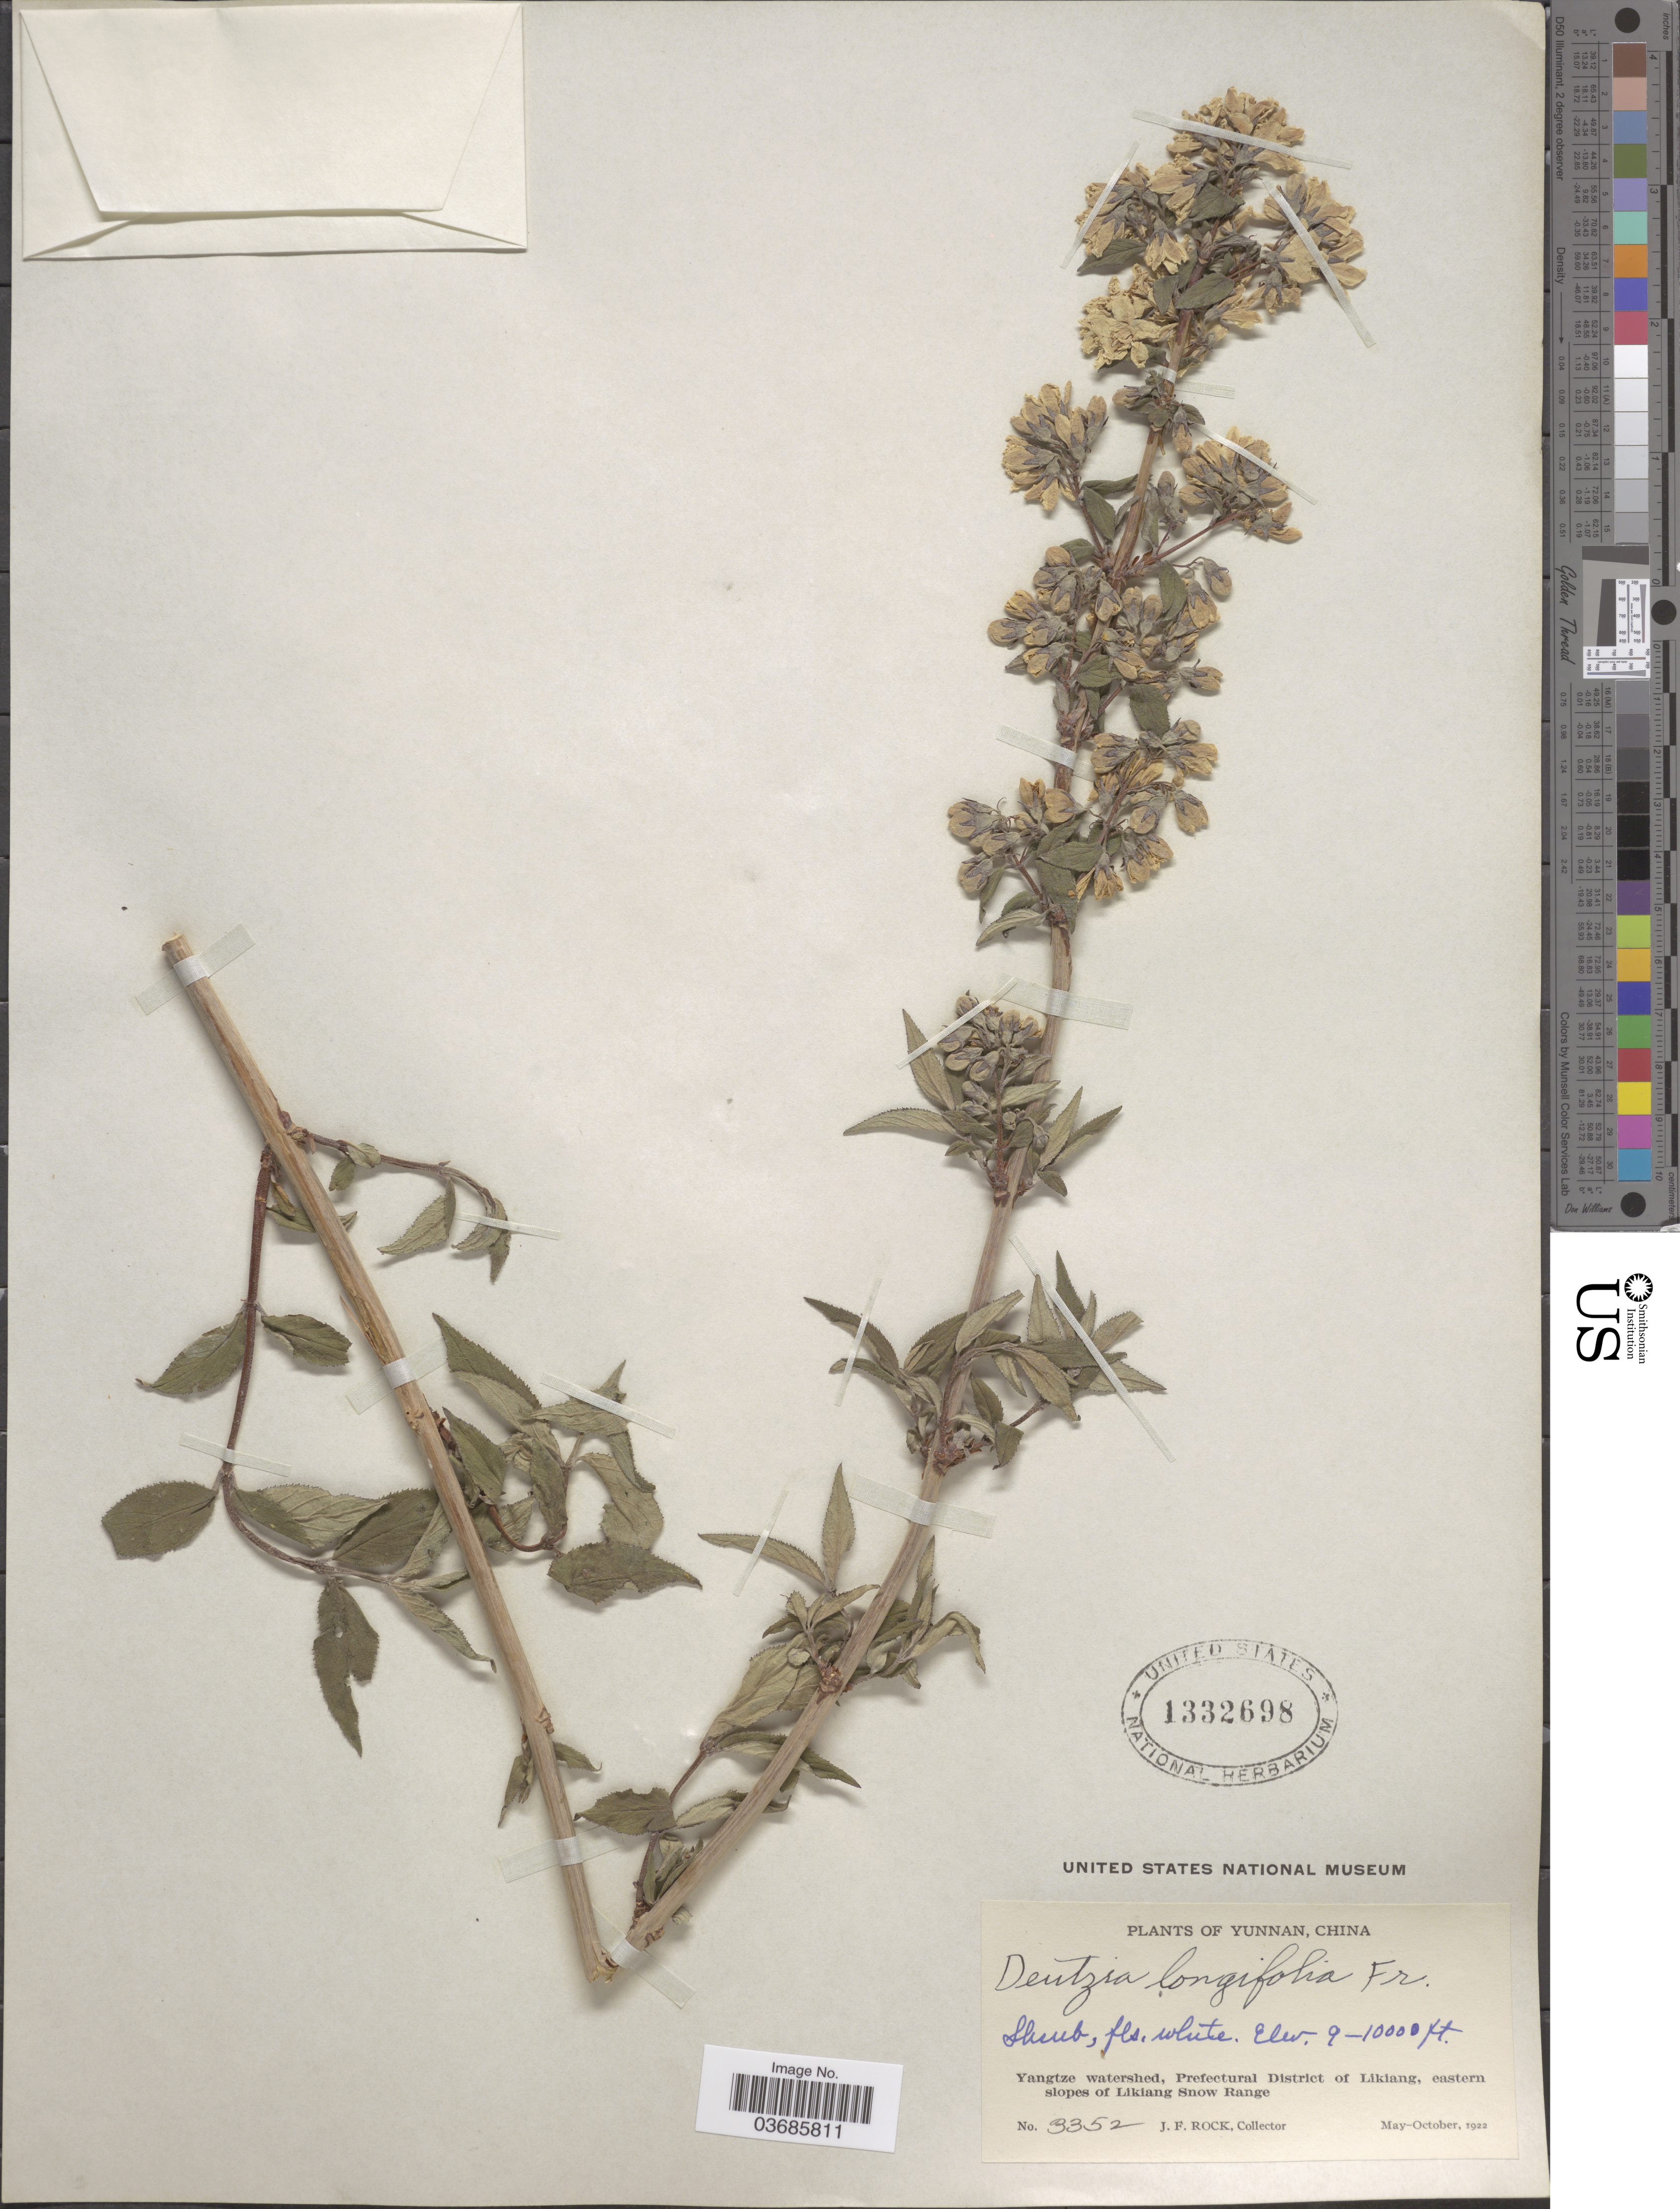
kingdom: Plantae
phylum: Tracheophyta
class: Magnoliopsida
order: Cornales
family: Hydrangeaceae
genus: Deutzia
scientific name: Deutzia glomeruliflora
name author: Franch.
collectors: J. Rock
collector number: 3352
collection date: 1922-05/1922-10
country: China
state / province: Yunnan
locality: Yangtze watershed, Prefectural District of Likiang, eastern slopes of Likiang Snow Range.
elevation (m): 2743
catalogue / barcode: US 1332698